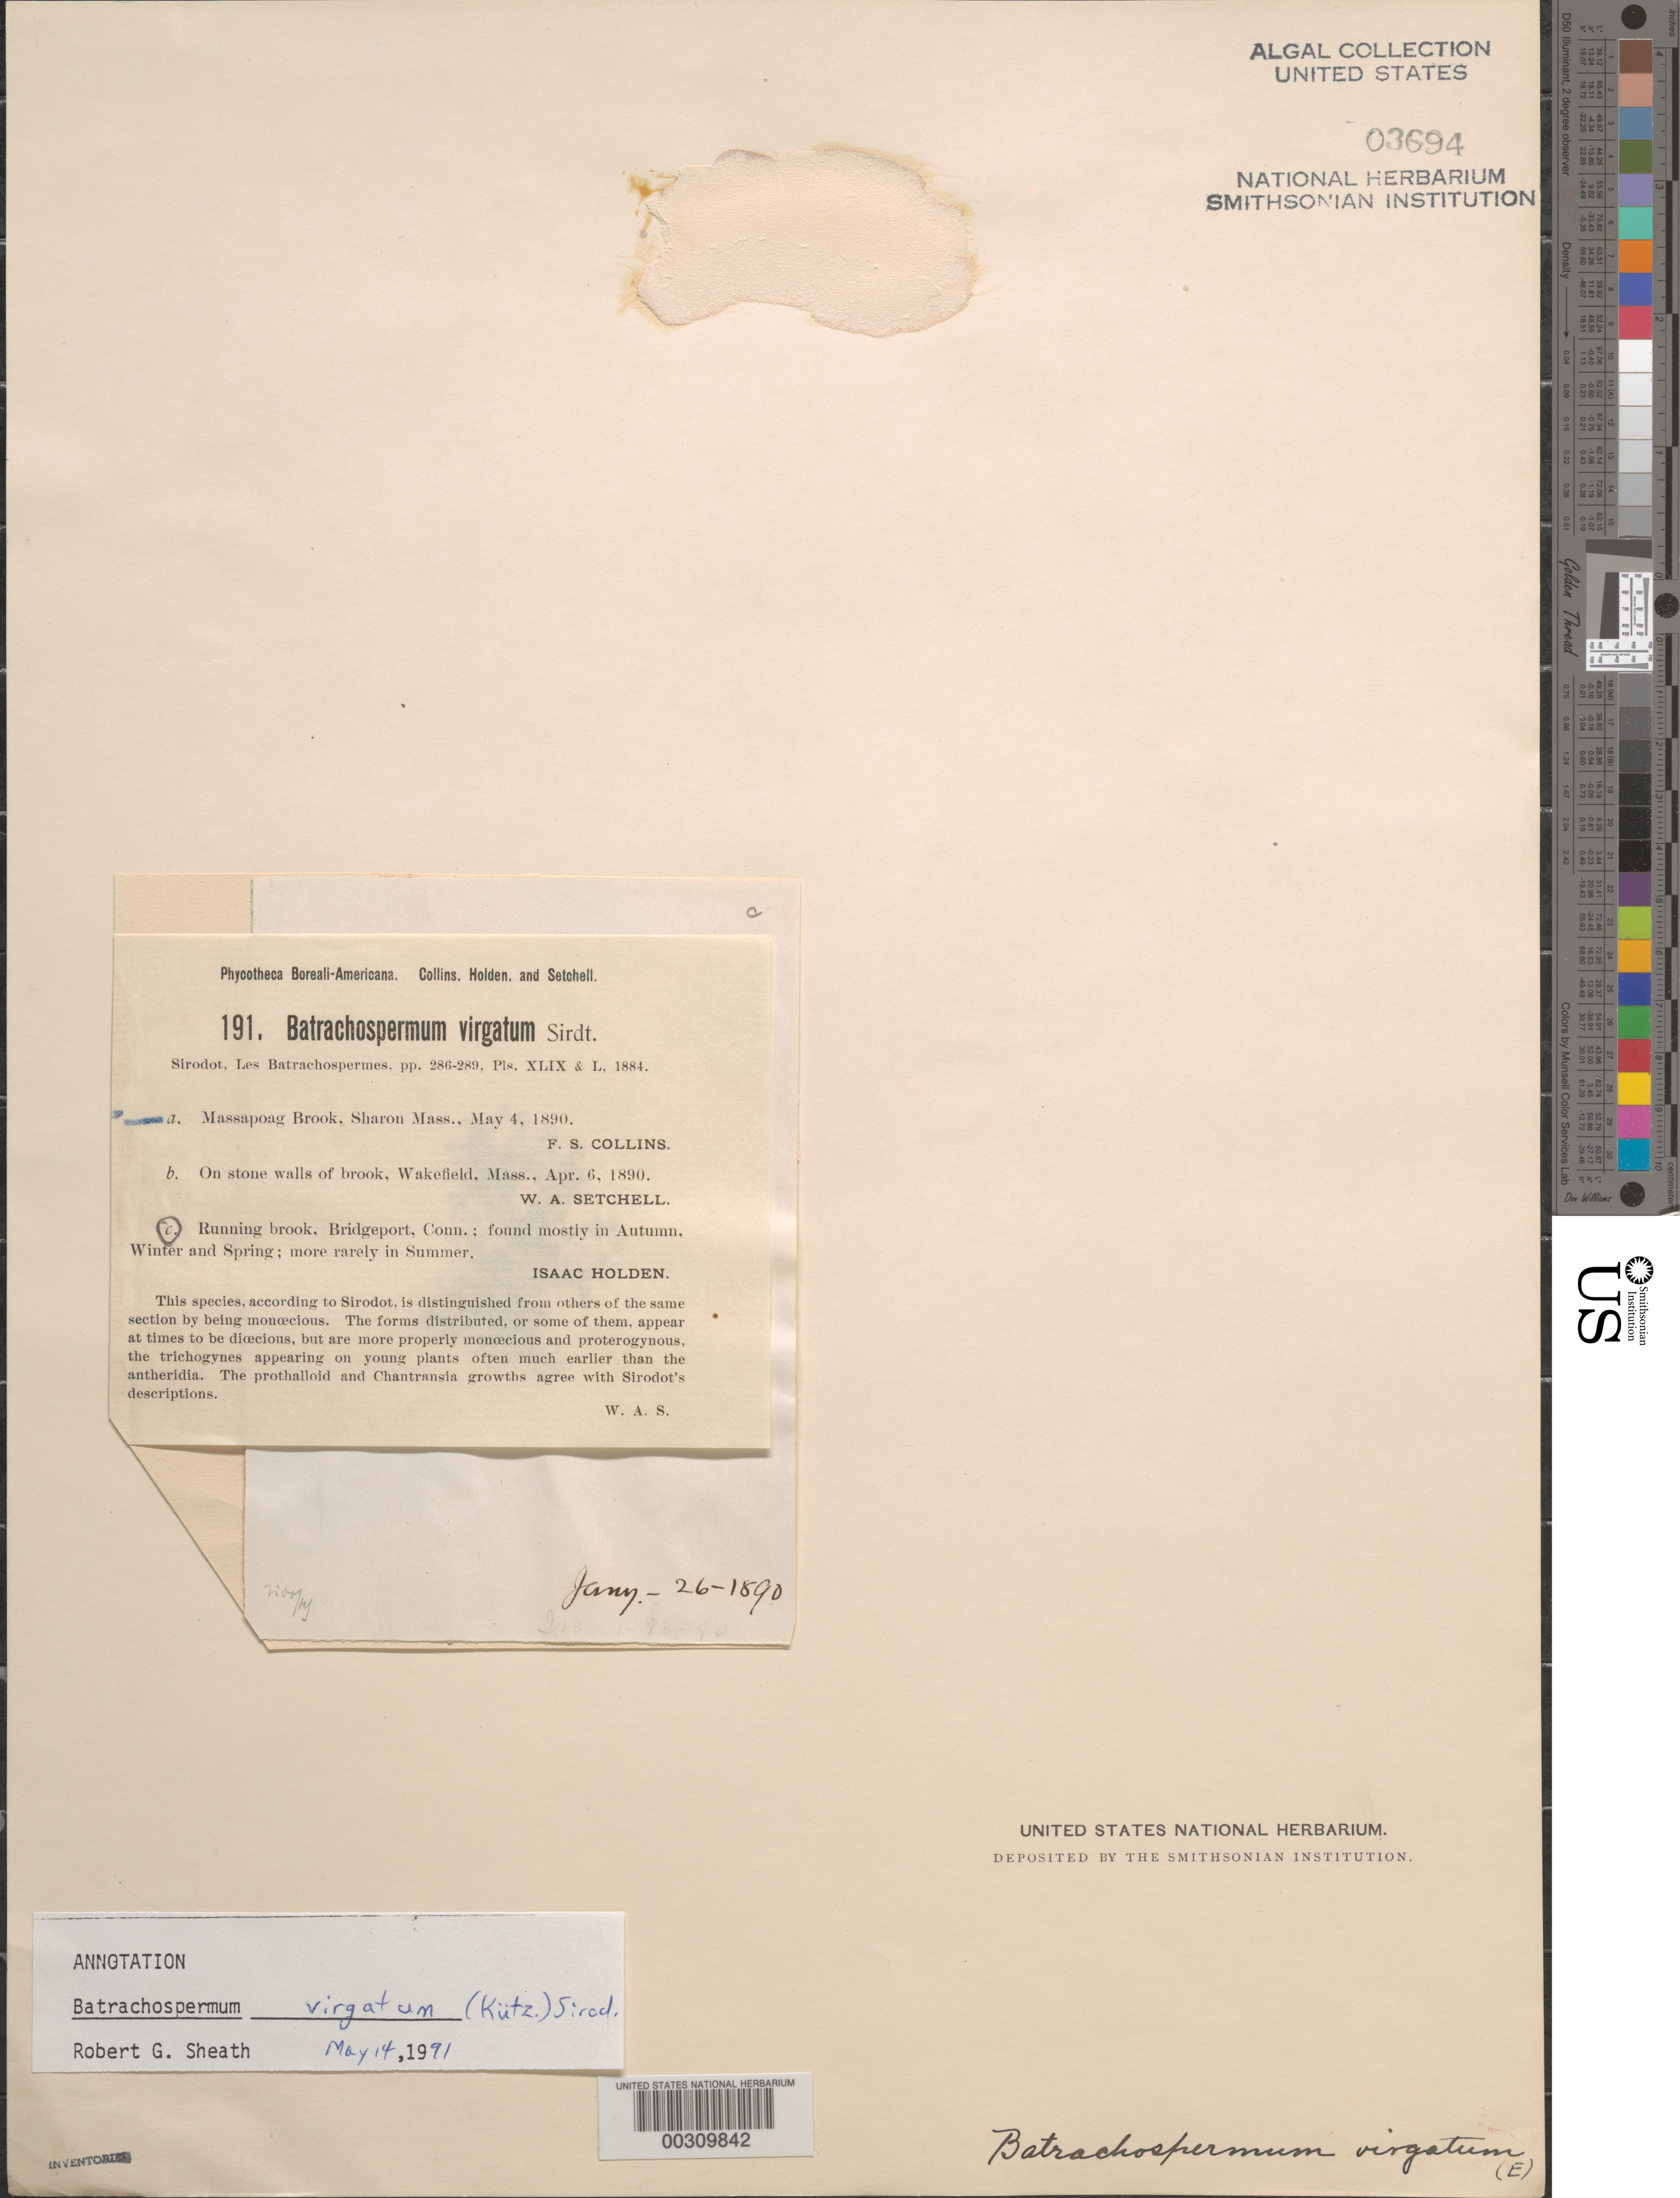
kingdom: Plantae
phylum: Rhodophyta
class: Florideophyceae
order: Batrachospermales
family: Batrachospermaceae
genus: Batrachospermum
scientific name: Batrachospermum helminthosum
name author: Sirodot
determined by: Algae name updating Project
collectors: I. Holden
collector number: PB-A 191c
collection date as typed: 26 Jan 1890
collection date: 1890-01-26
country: United States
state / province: Connecticut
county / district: Fairfield County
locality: Bridgeport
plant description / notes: Collins, Holden & Setchell, Phycotheca Boreali-Americana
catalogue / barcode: US 3694